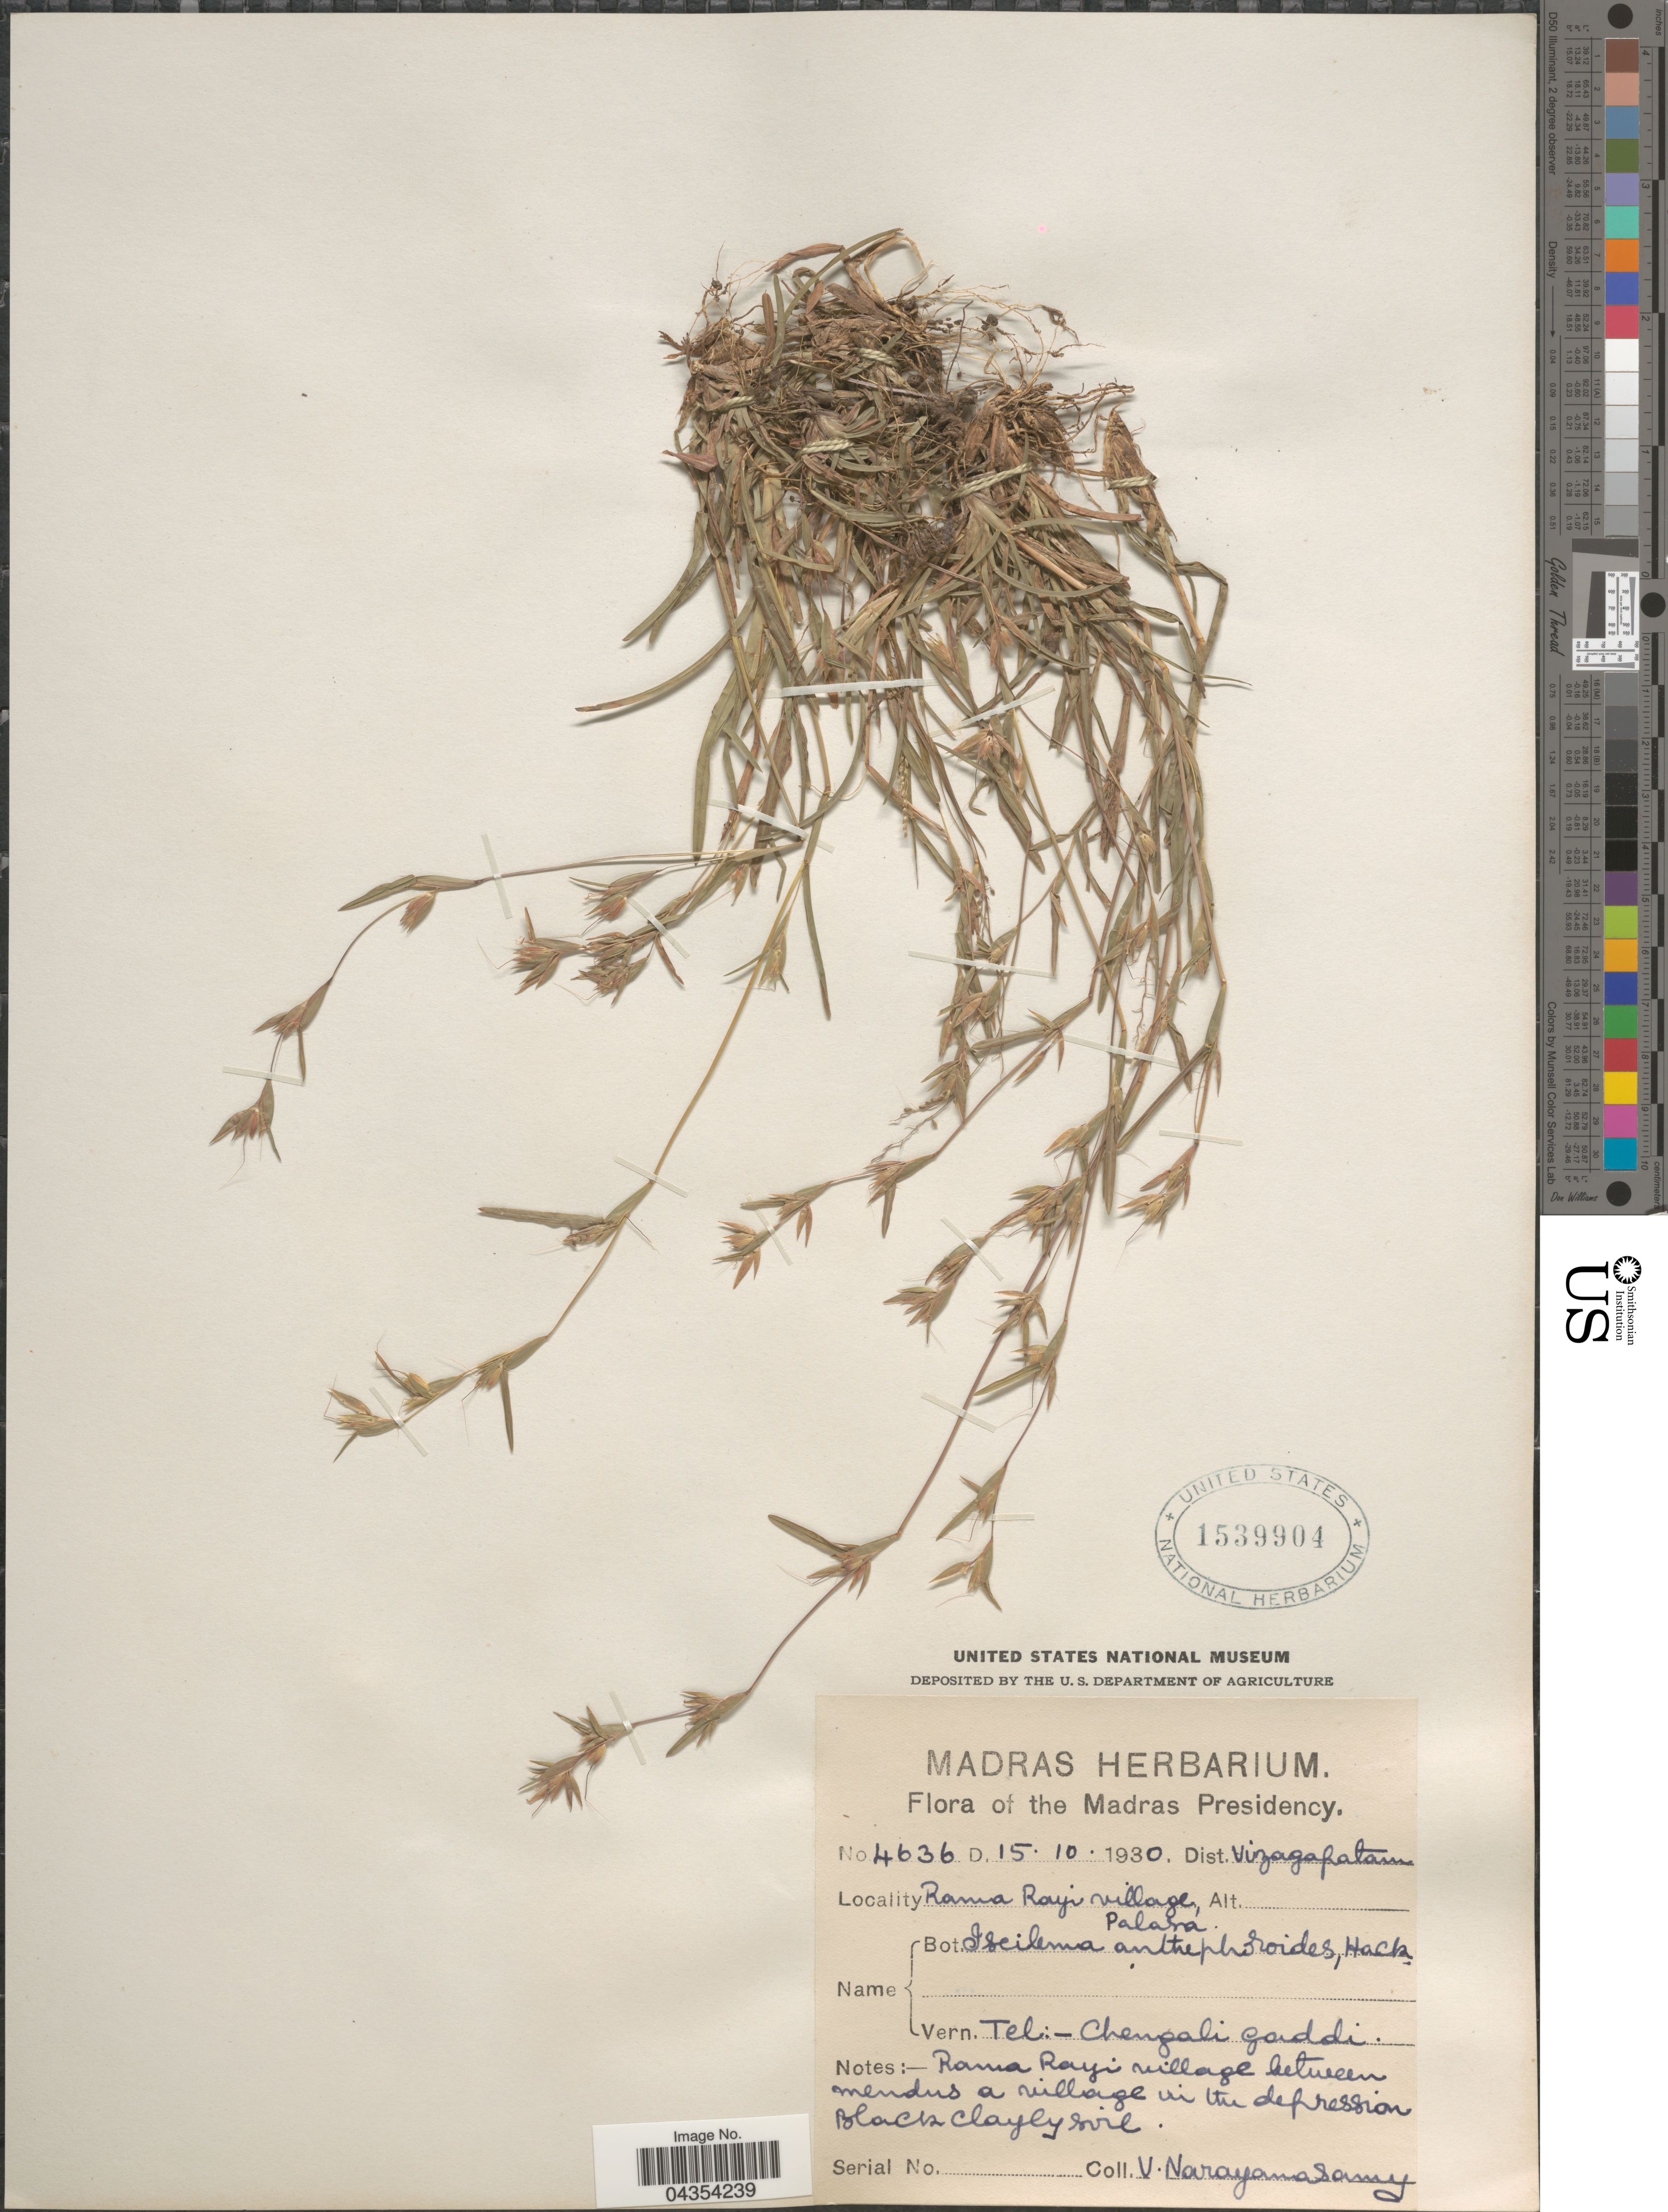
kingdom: Plantae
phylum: Tracheophyta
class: Liliopsida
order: Poales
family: Poaceae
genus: Iseilema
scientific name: Iseilema anthephoroides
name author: Hack.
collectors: V. Narayanaswami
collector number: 4636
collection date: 1930-10-15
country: India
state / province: Andhra Pradesh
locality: The Madras Presidency. Dist. Vizagapatam. Rama Rayi village, Palasa.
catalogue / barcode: US 1539904